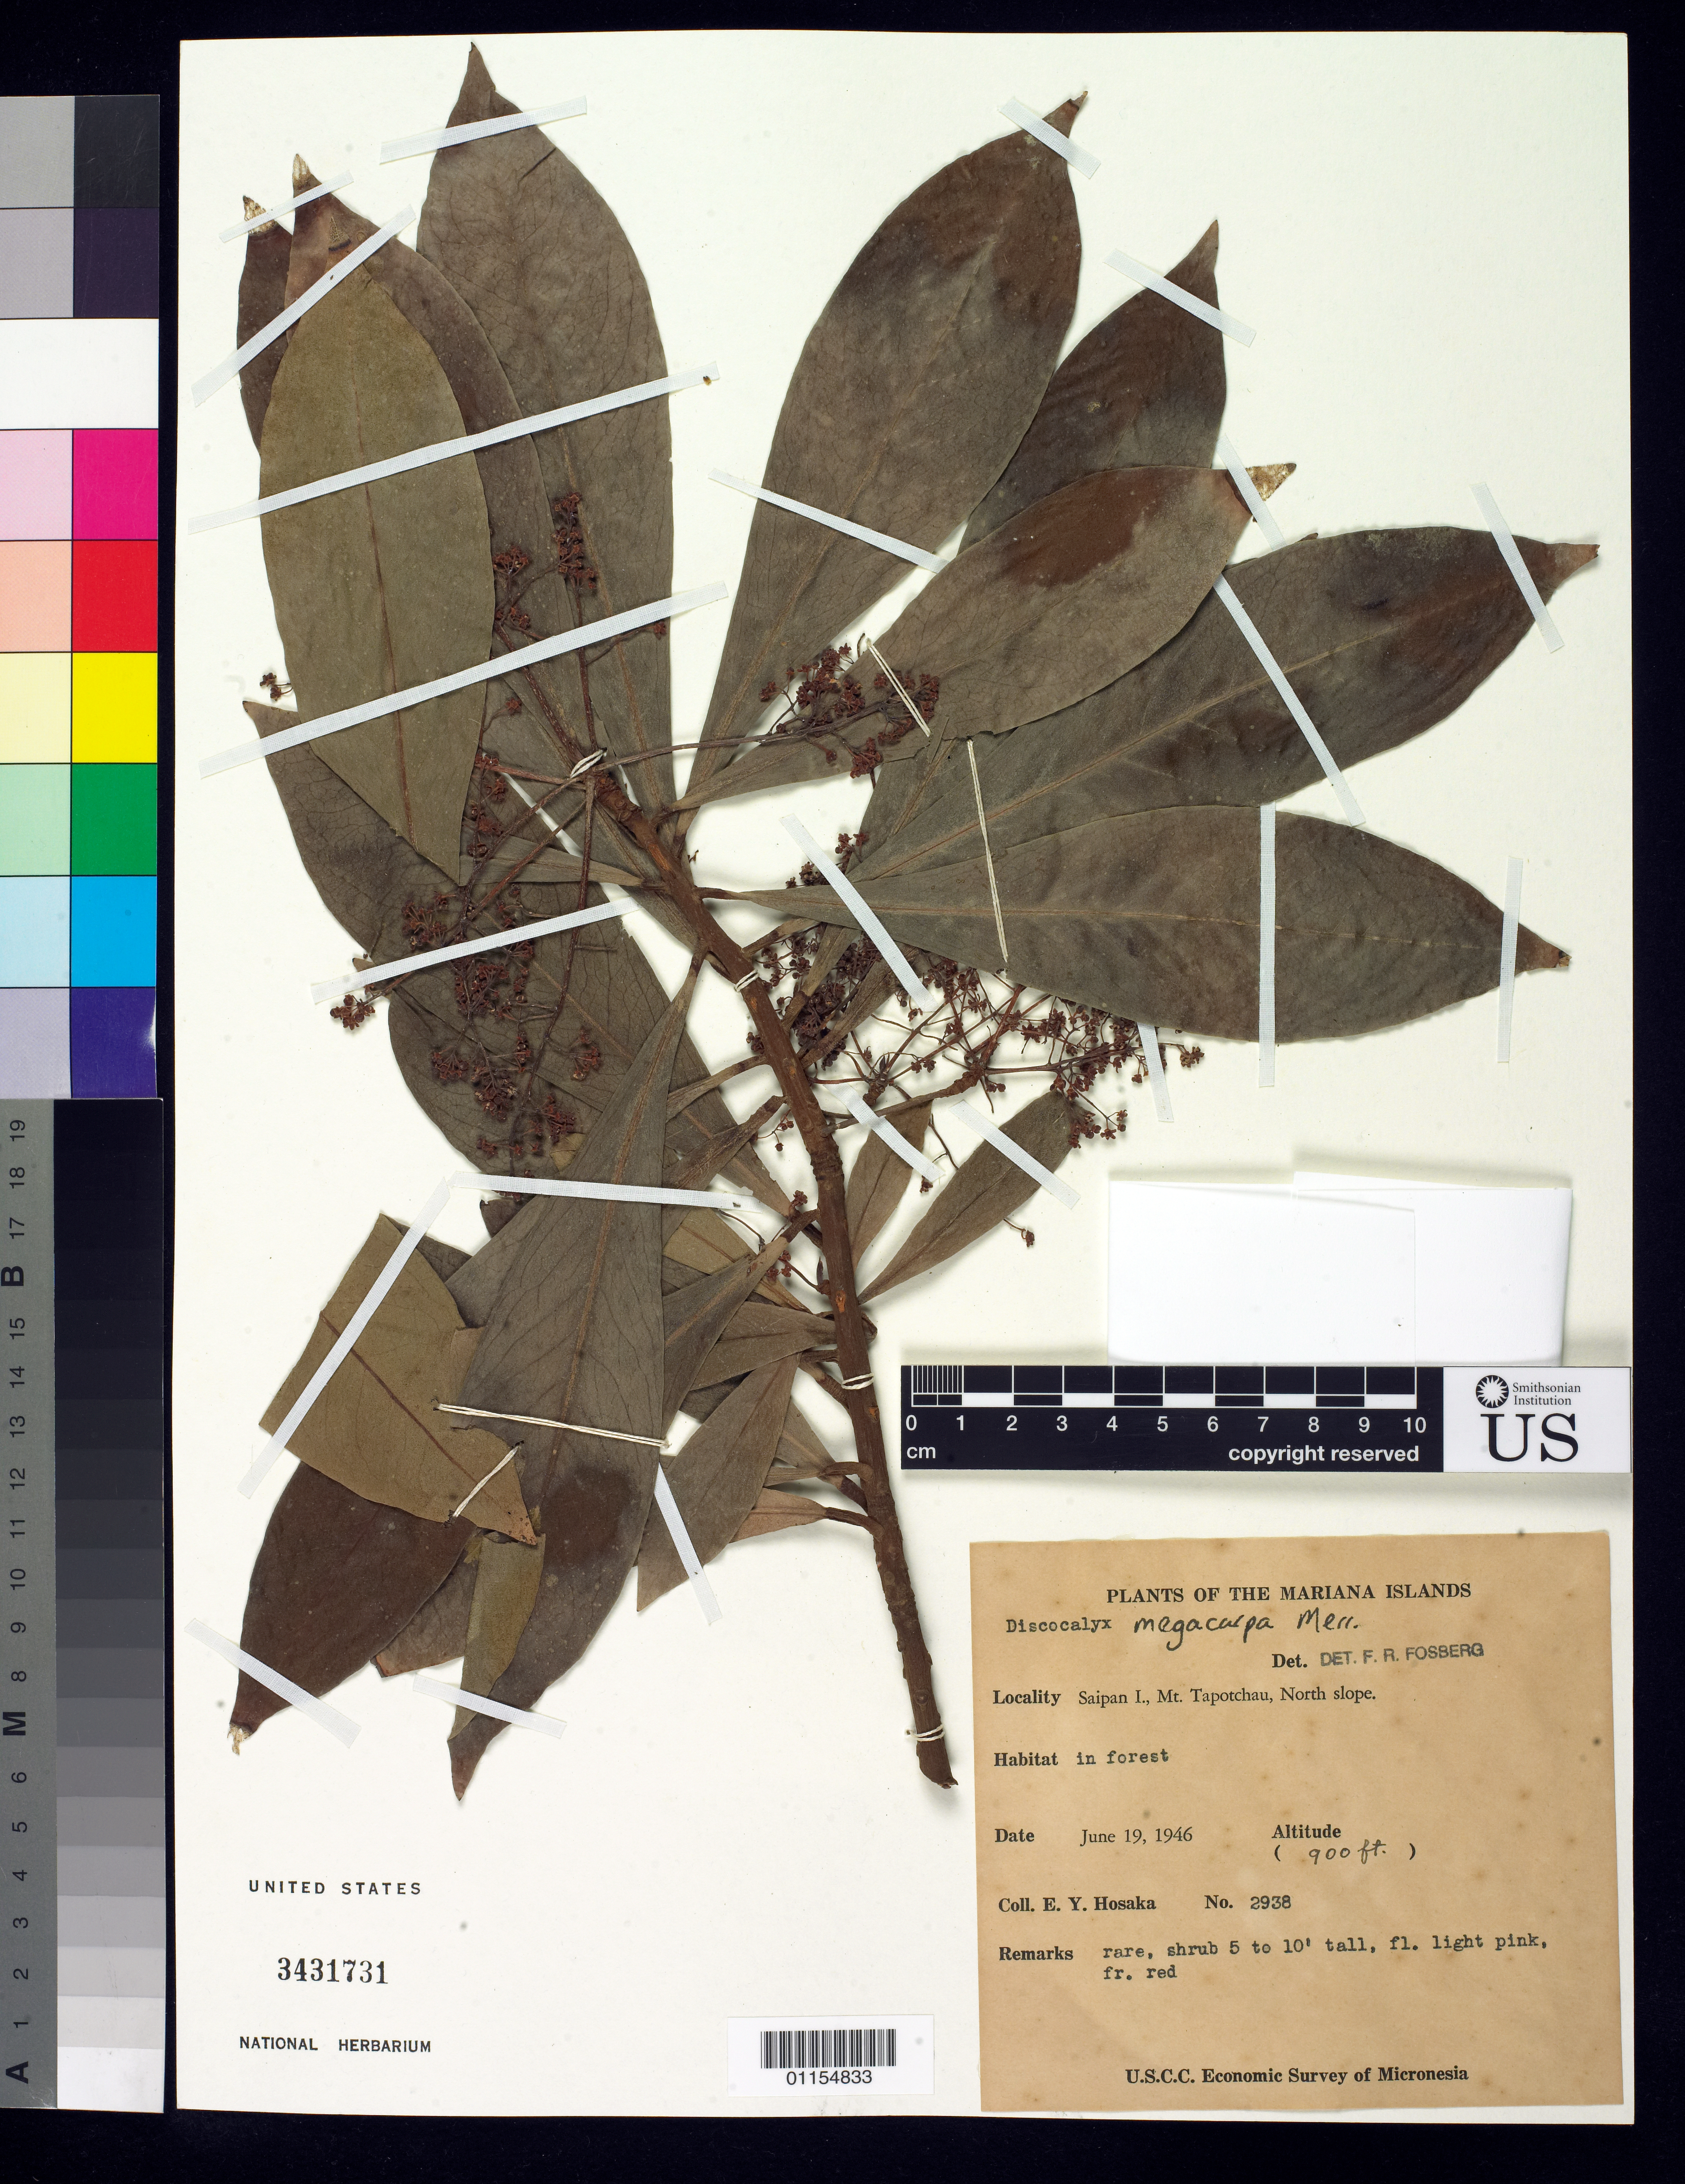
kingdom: Plantae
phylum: Tracheophyta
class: Magnoliopsida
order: Ericales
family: Primulaceae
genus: Discocalyx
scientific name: Discocalyx megacarpa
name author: Merr.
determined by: Fosberg, F. R.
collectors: E. Y. Hosaka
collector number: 2938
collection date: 1946-06-19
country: Northern Mariana Islands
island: Saipan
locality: Mt. Tapotchau, North slope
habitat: forest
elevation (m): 274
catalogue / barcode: US 3431731